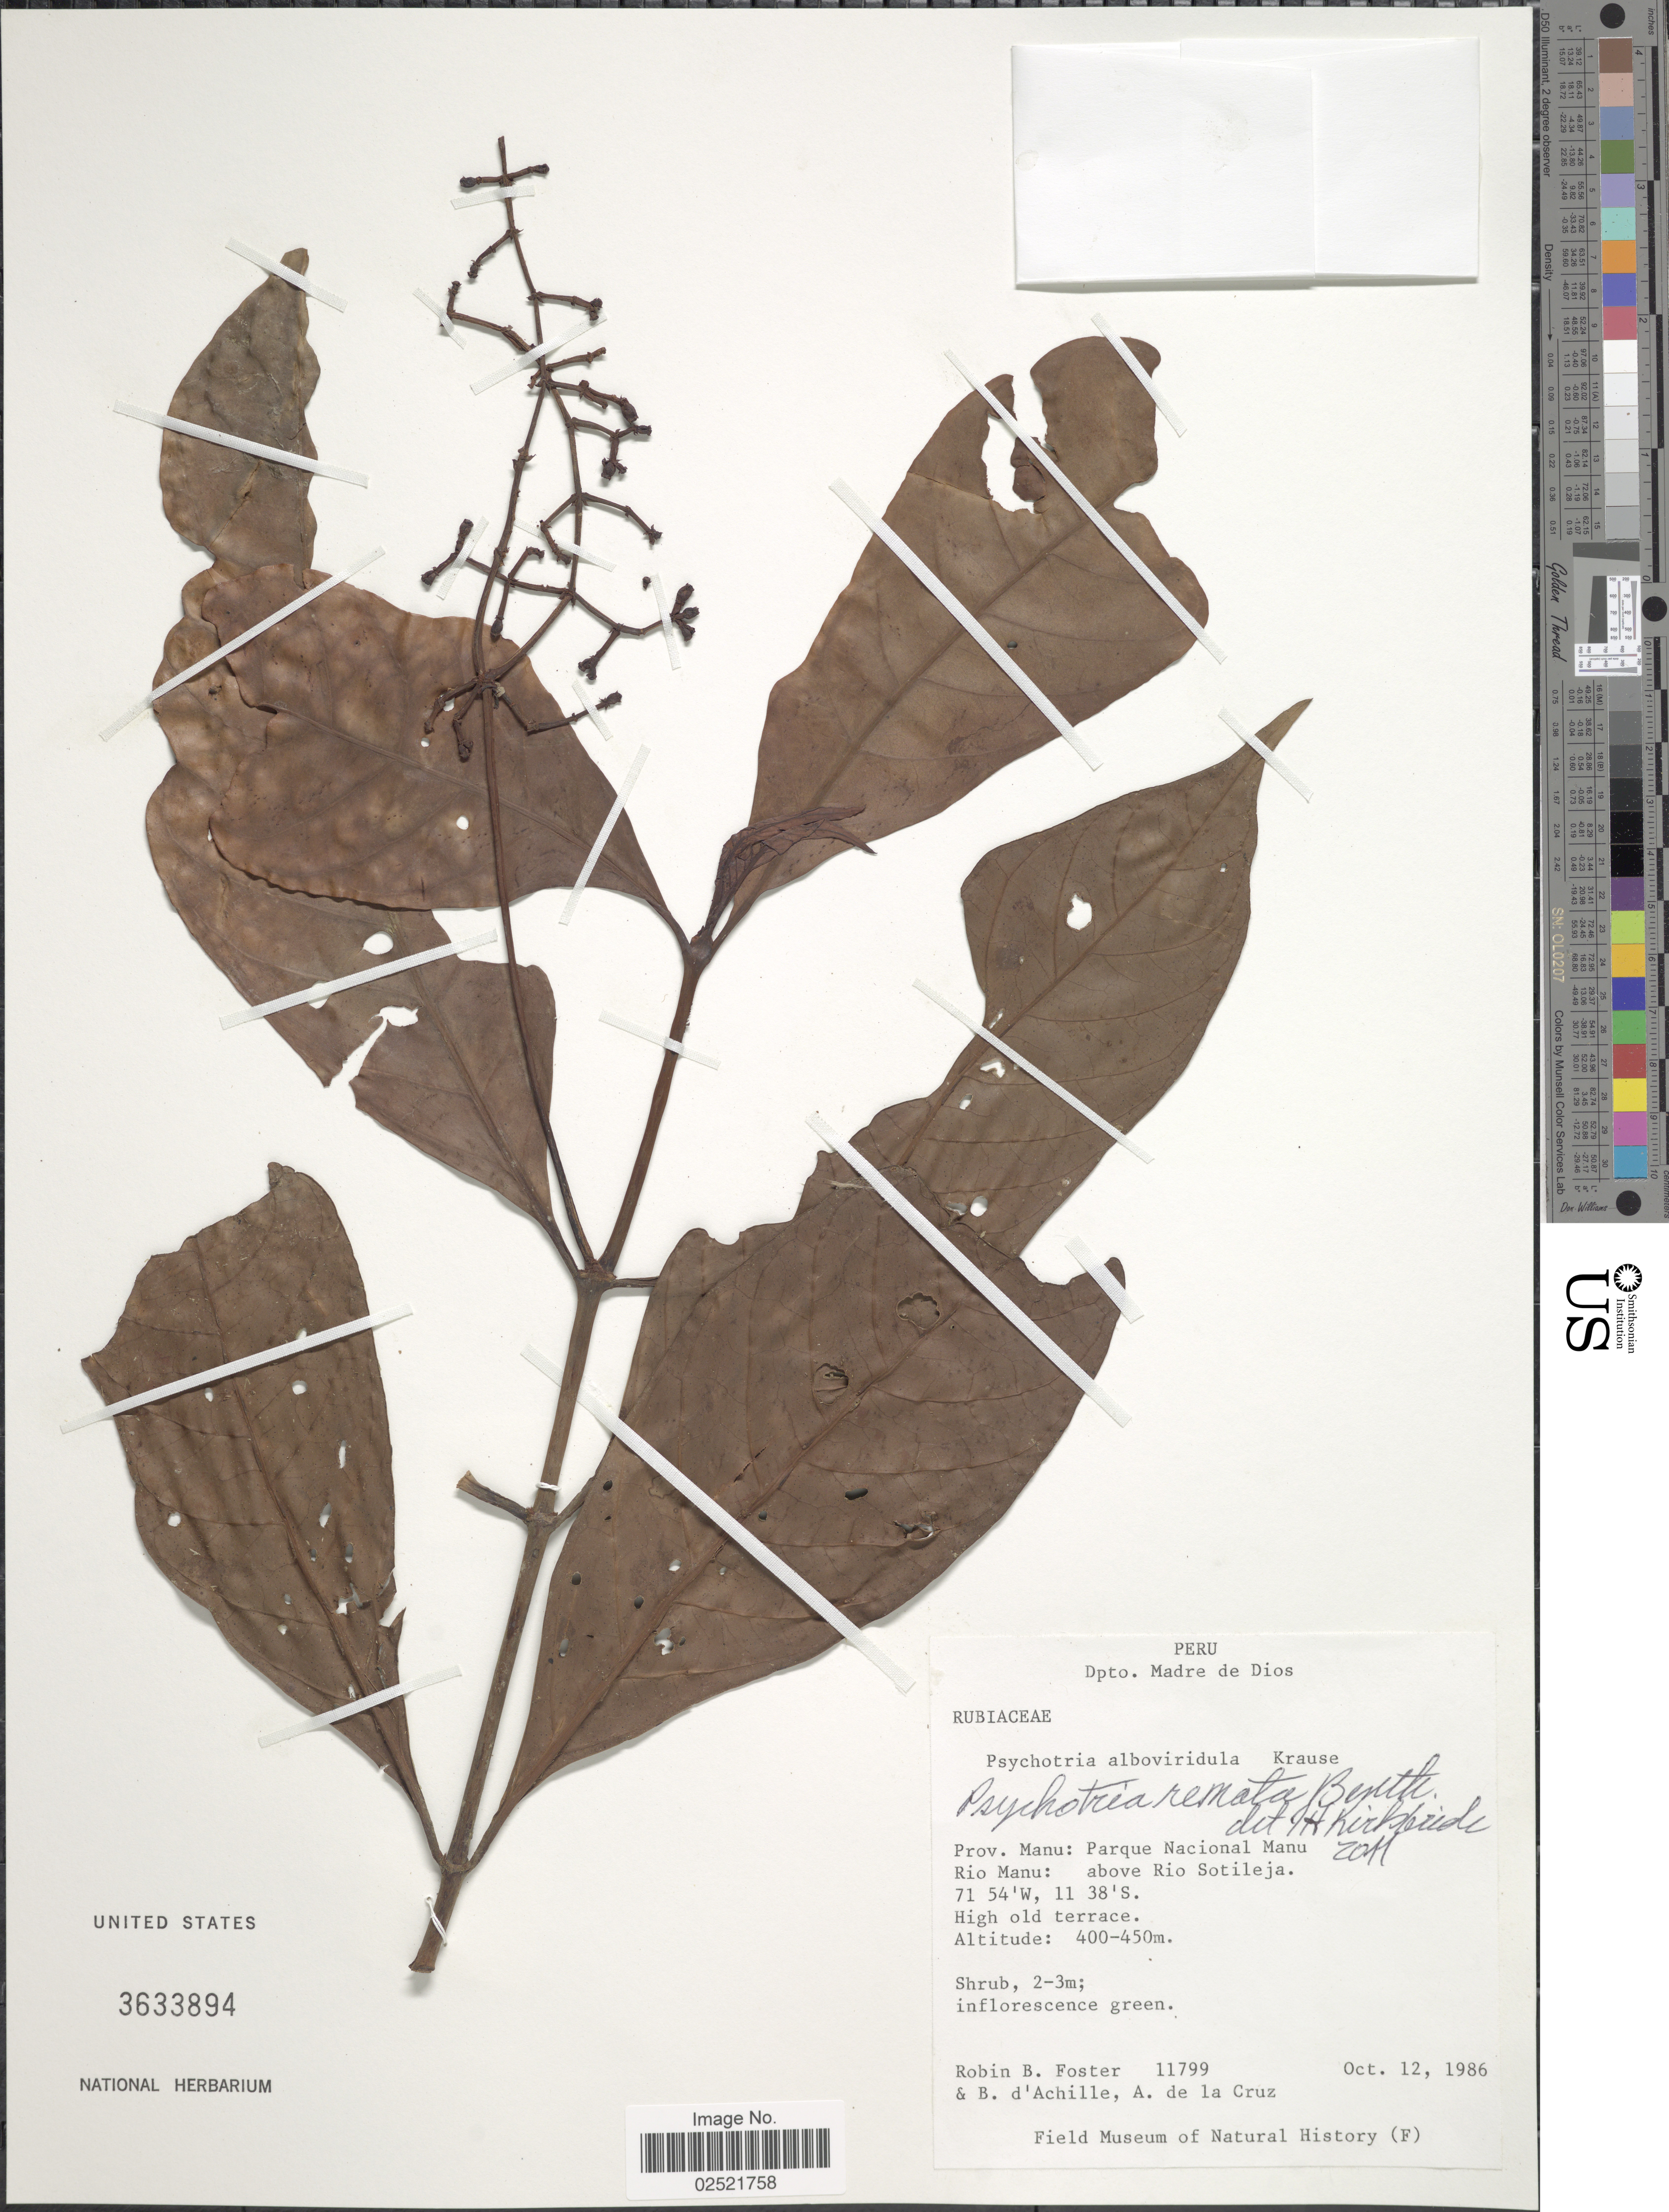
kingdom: Plantae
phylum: Tracheophyta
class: Magnoliopsida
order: Gentianales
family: Rubiaceae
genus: Psychotria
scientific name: Psychotria remota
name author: Benth.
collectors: R. B. Foster, B. d'Achille & A. De la Cruz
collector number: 11799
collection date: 1986-10-12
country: Peru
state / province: Madre de Dios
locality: Prov. Manu, Parque Nacional Manu, Rio Manu, above Rio Sotileja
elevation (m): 400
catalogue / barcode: US 3633894